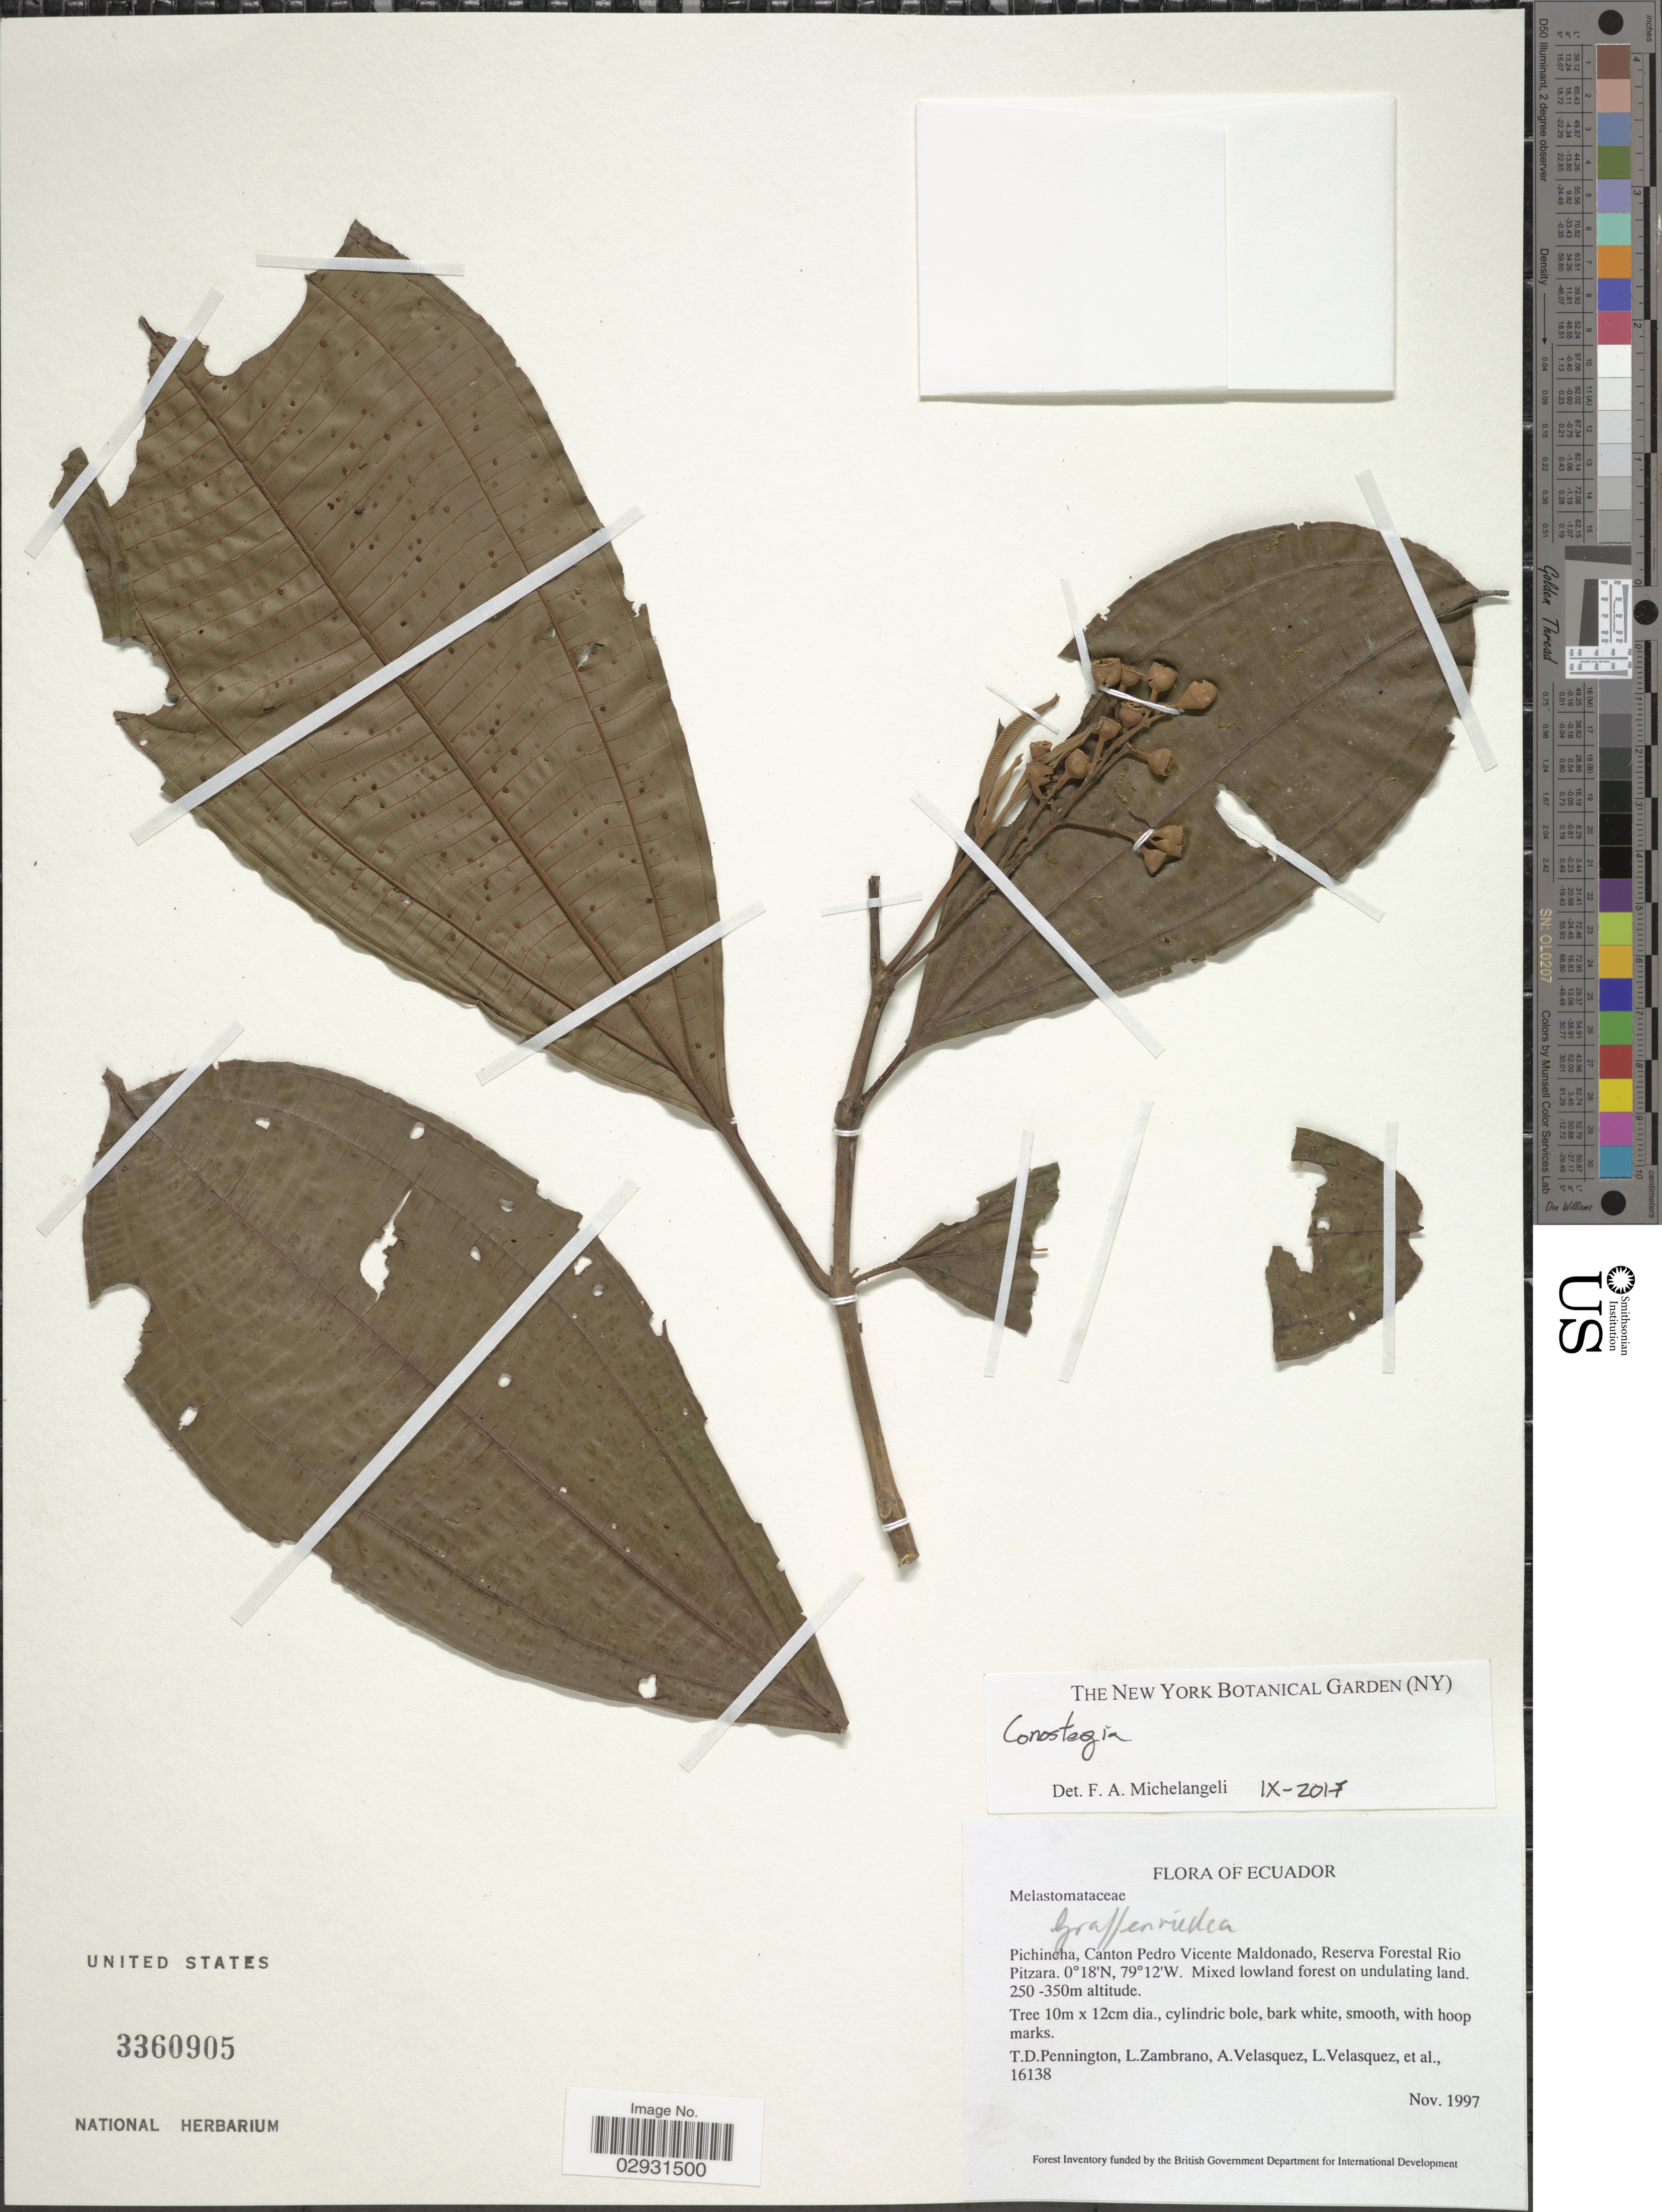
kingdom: Plantae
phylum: Tracheophyta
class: Magnoliopsida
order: Myrtales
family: Melastomataceae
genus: Conostegia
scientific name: Conostegia sp.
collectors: T. D. Pennington, L. Zambrano, A. Velasquez, L. Velasquez & et al.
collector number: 16138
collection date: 1997-11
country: Ecuador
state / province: Pichincha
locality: Canton Pedro Vicente Maldonado, Reserva Forestal Rio Pitzara.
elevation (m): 250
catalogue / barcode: US 3360905